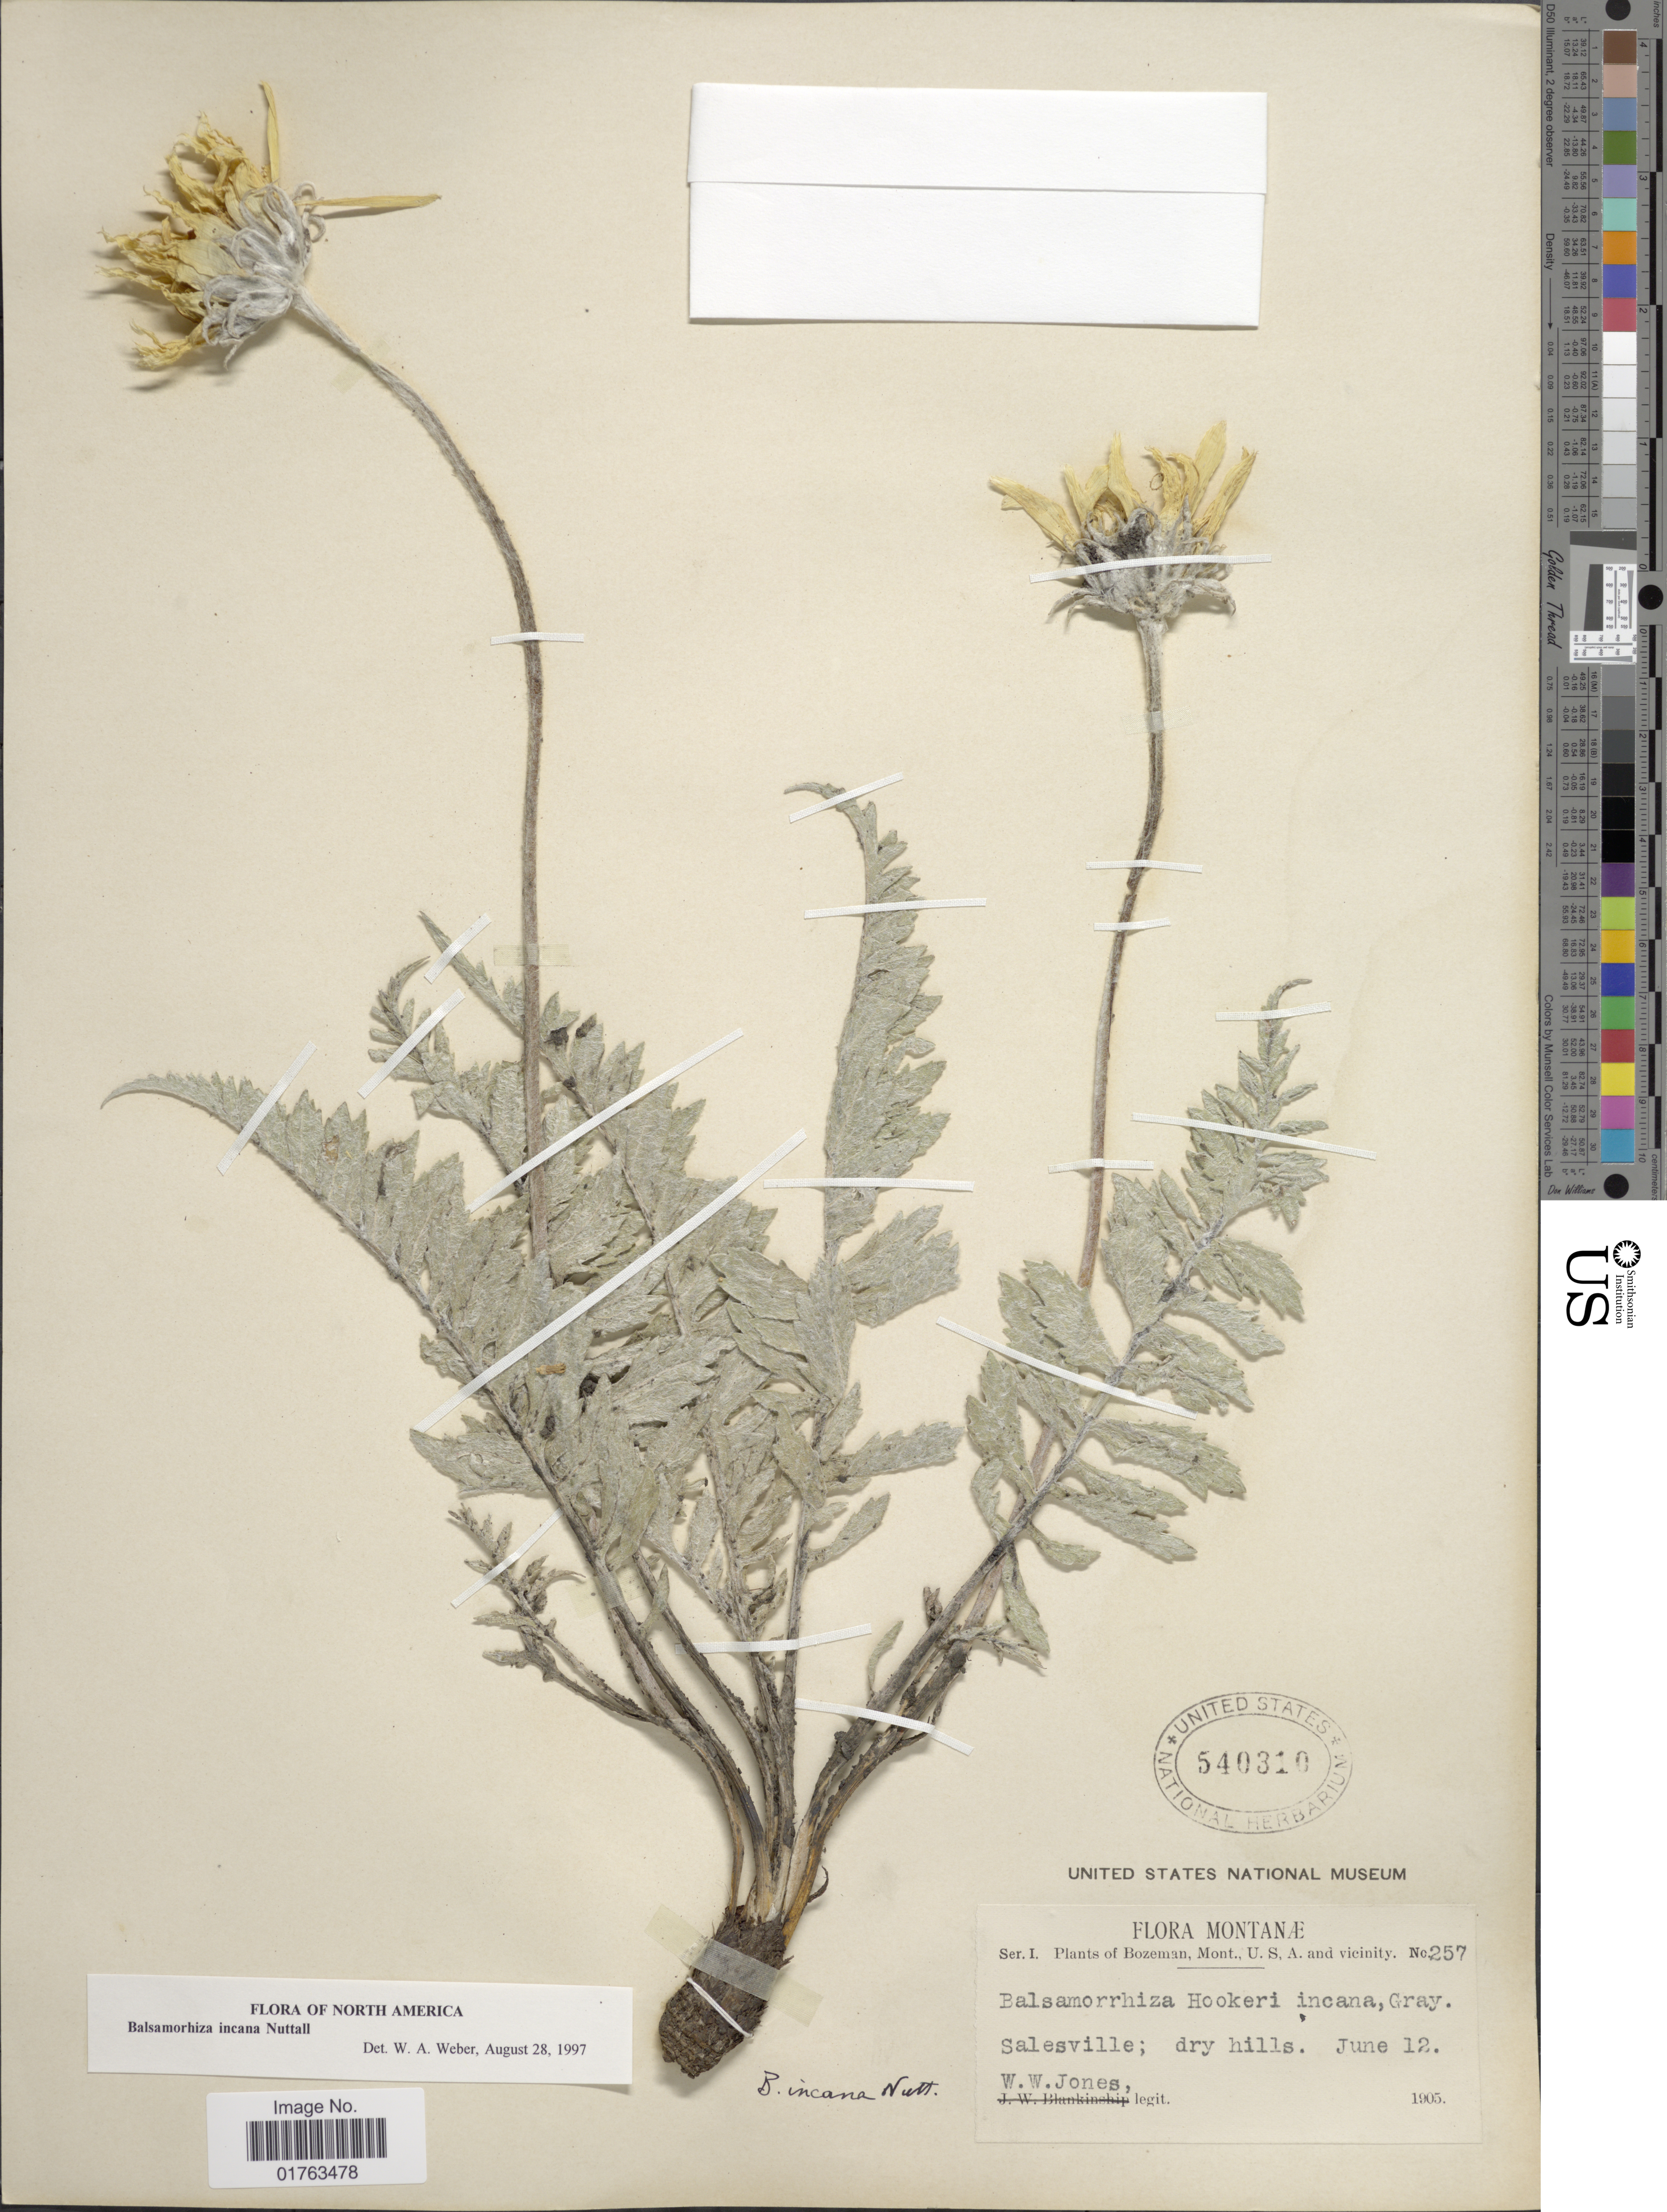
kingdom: Plantae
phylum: Tracheophyta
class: Magnoliopsida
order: Asterales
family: Asteraceae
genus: Balsamorhiza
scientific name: Balsamorhiza incana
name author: Nutt.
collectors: W. W. Jones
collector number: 257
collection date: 1905-06-12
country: United States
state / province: Montana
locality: Salesville; dry hills, Plants of Bozeman, Mont., U.S.A. and vicinity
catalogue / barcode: US 540310